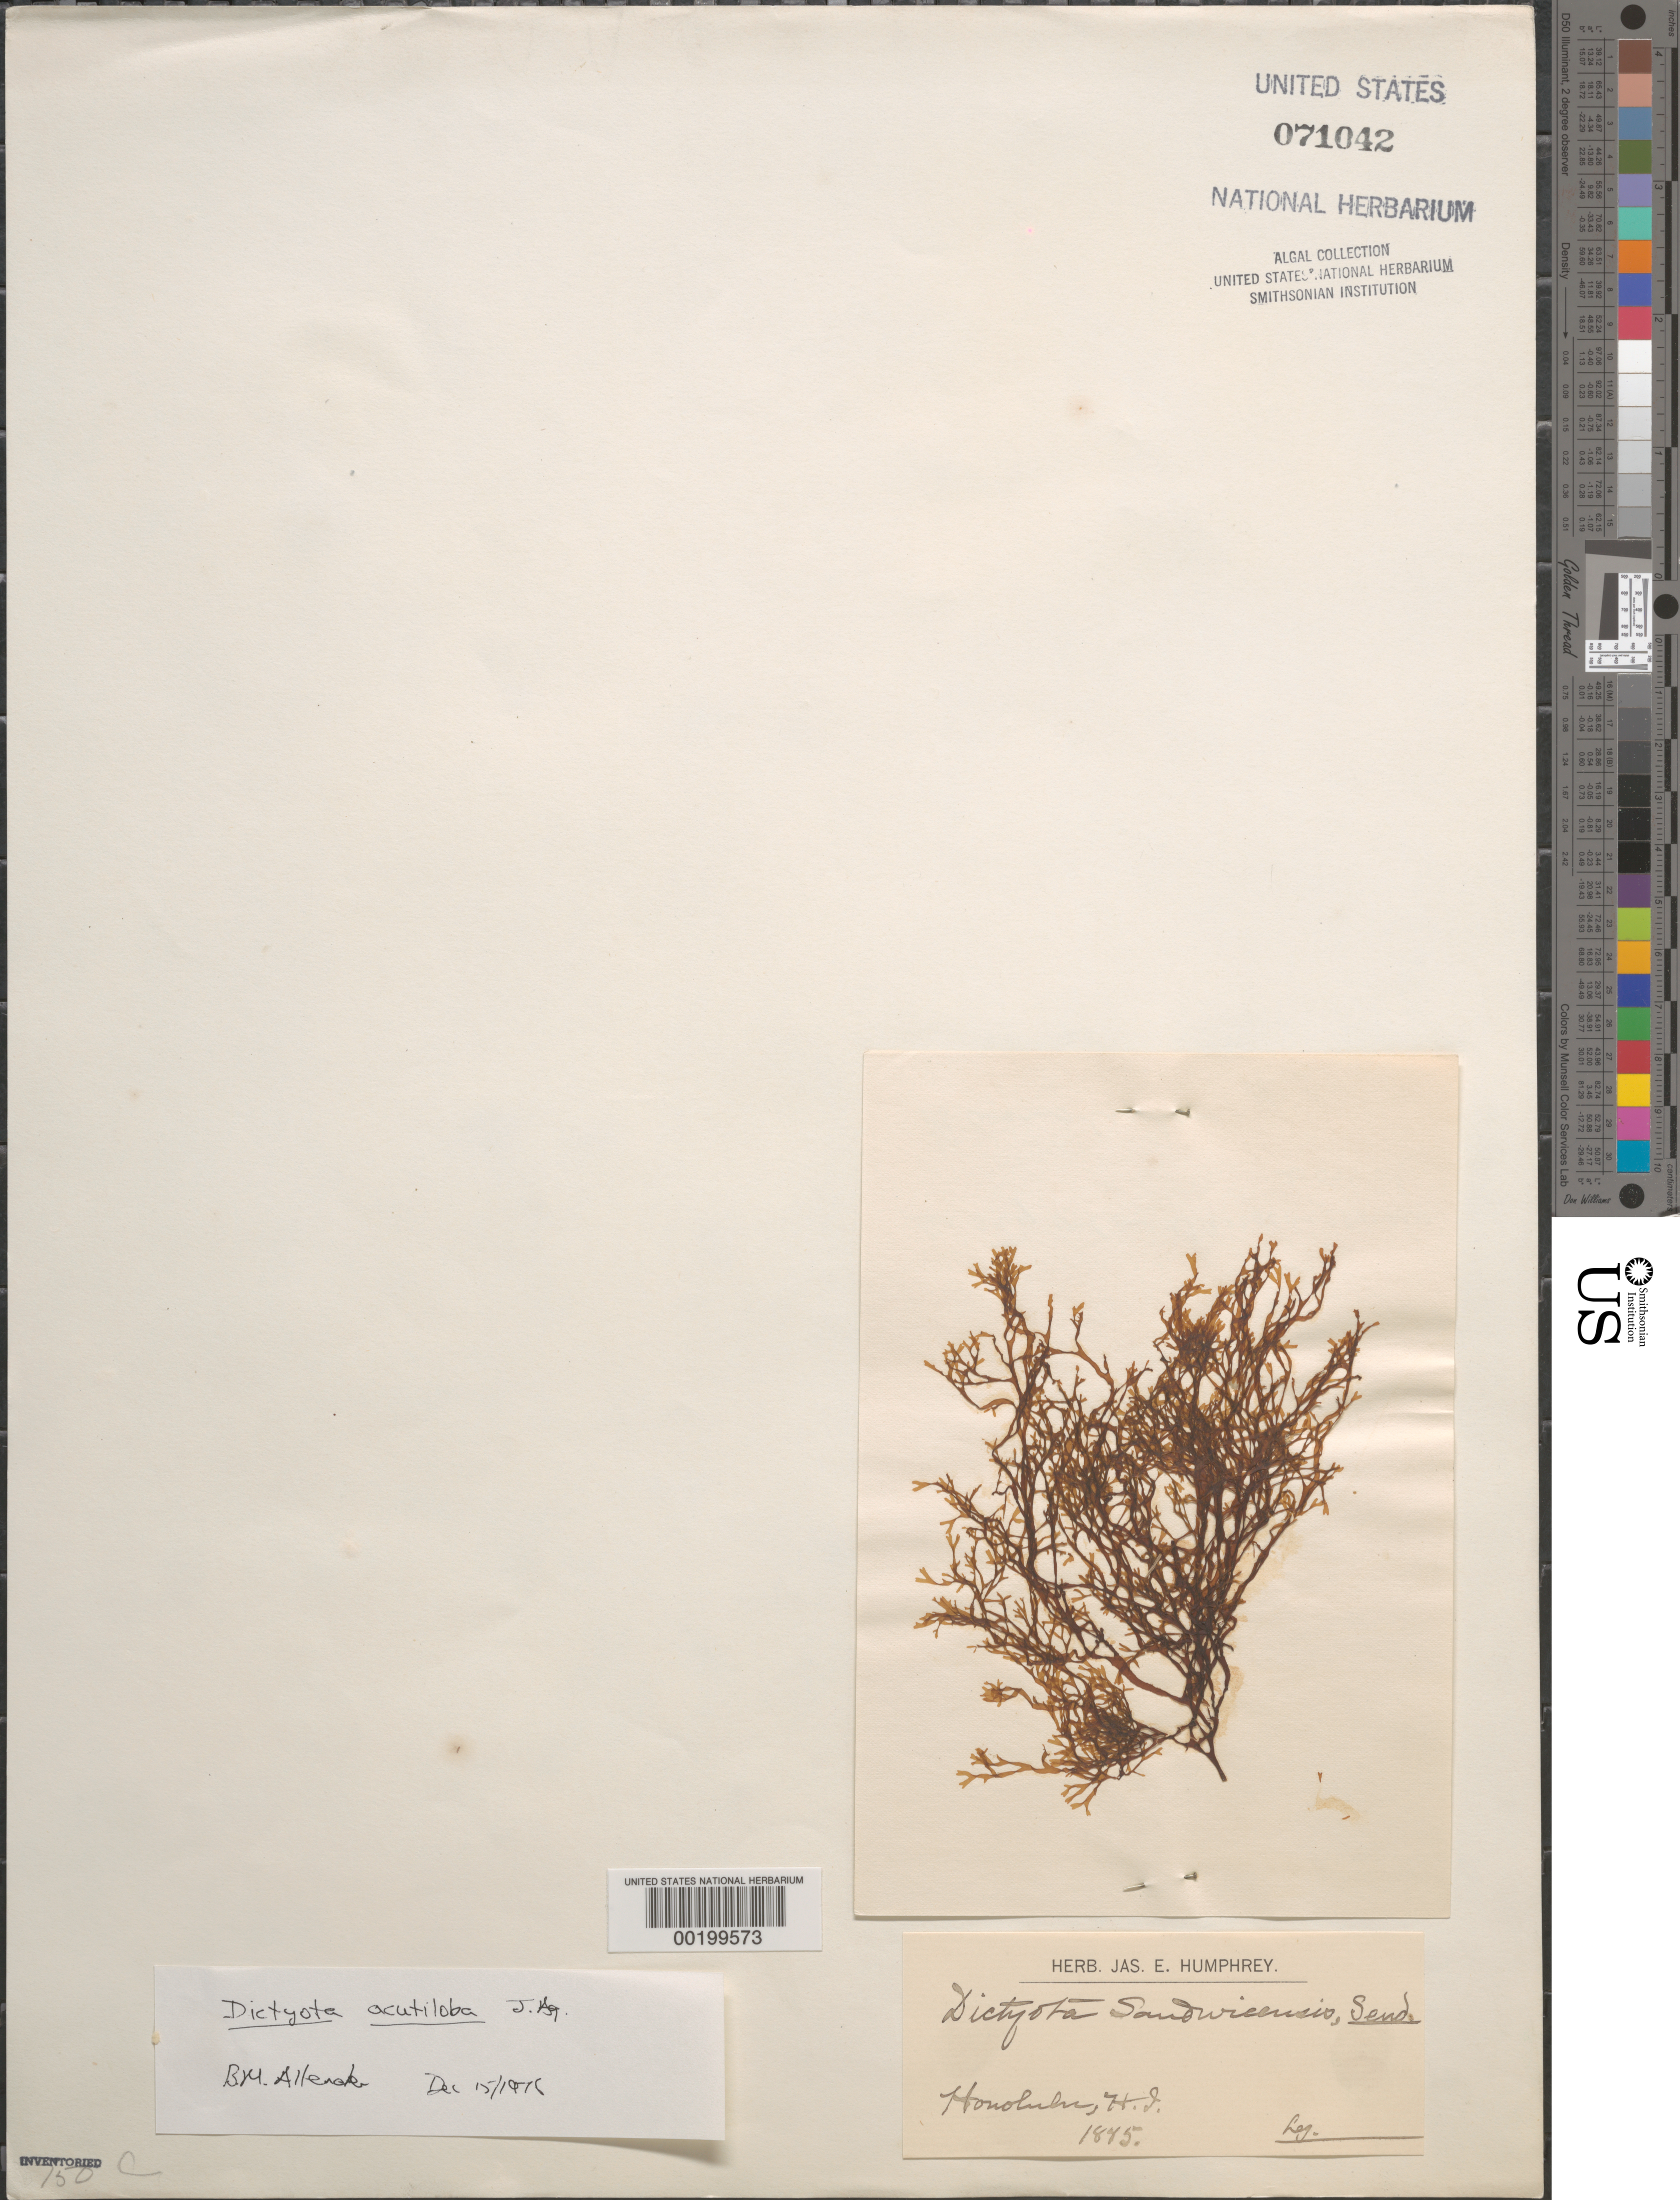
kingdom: Chromista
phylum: Ochrophyta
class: Phaeophyceae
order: Dictyotales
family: Dictyotaceae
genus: Dictyota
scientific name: Dictyota acutiloba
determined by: Allender, B. M.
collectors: J. Humphrey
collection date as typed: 1885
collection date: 1885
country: United States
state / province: Hawaii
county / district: Honolulu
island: Oahu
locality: Honolulu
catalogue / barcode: US 71042